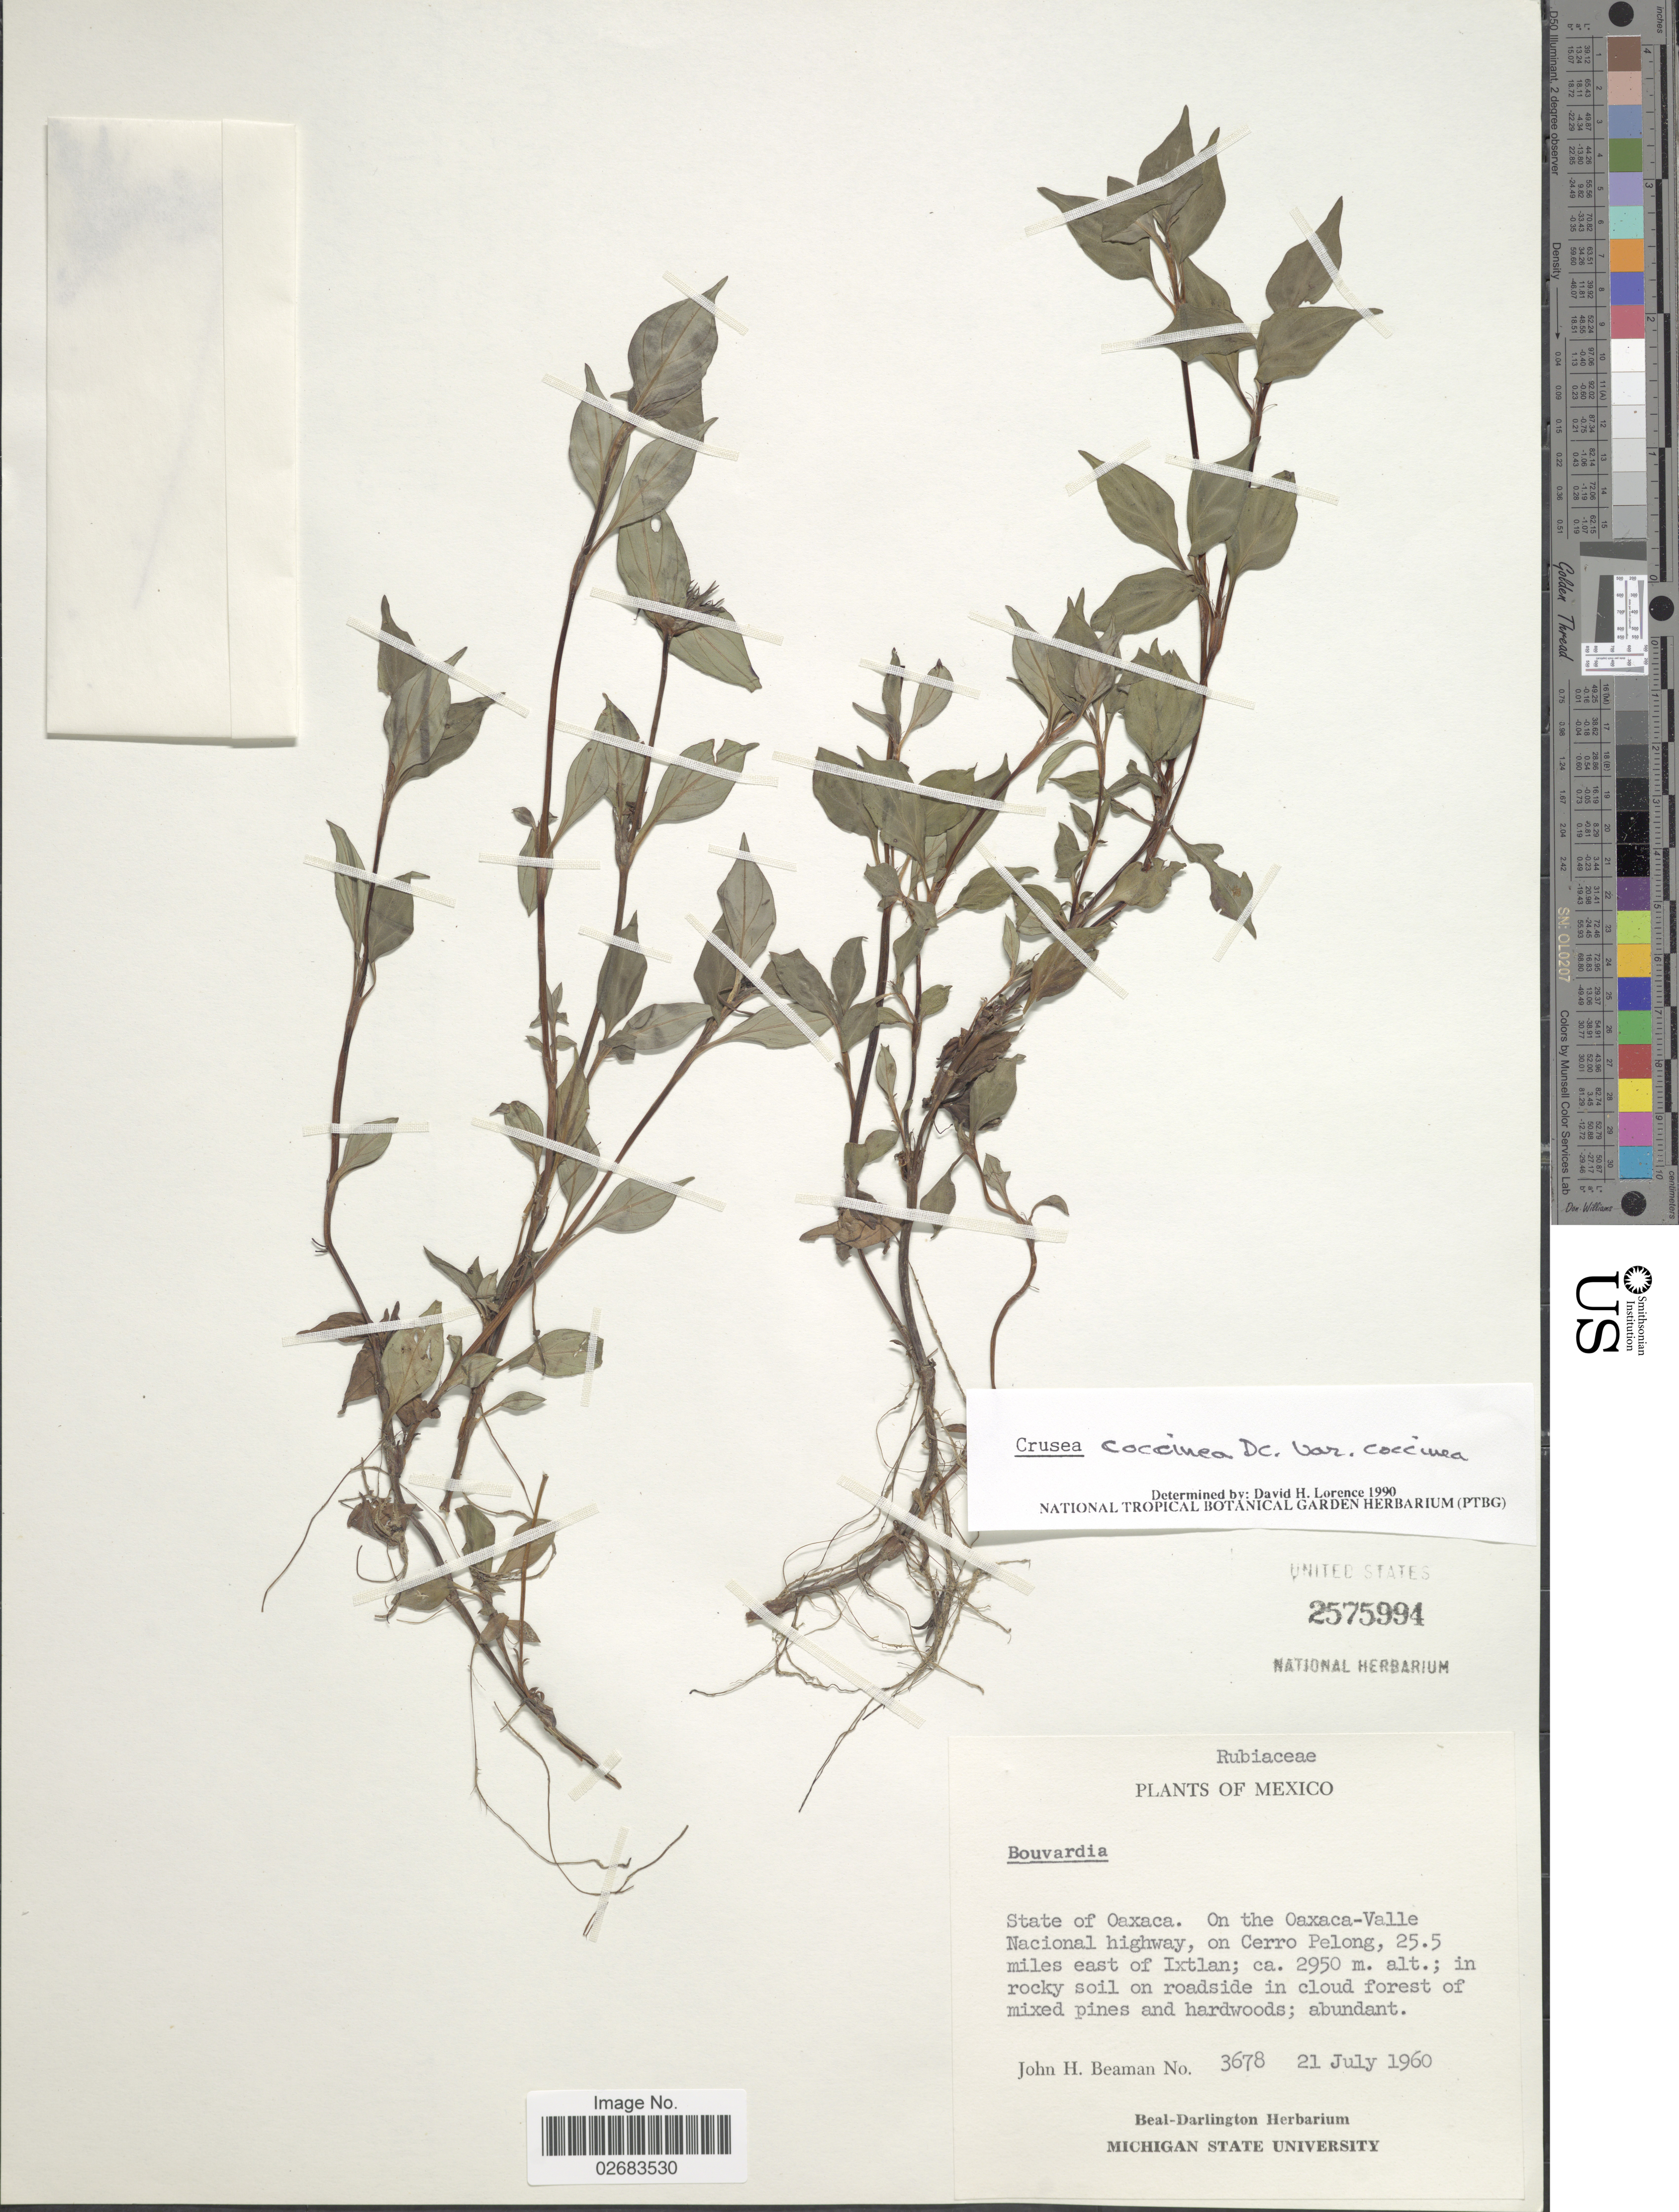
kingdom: Plantae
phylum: Tracheophyta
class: Magnoliopsida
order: Gentianales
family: Rubiaceae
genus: Crusea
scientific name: Crusea calocephala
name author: DC.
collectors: J. H. Beaman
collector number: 3678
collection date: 1960-07-21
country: Mexico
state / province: Oaxaca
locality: On the Oaxaca-Valle Nacional highway, on Cerro Pelong, 25.5 miles east of Ixtlan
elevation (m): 2950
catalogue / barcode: US 2575994